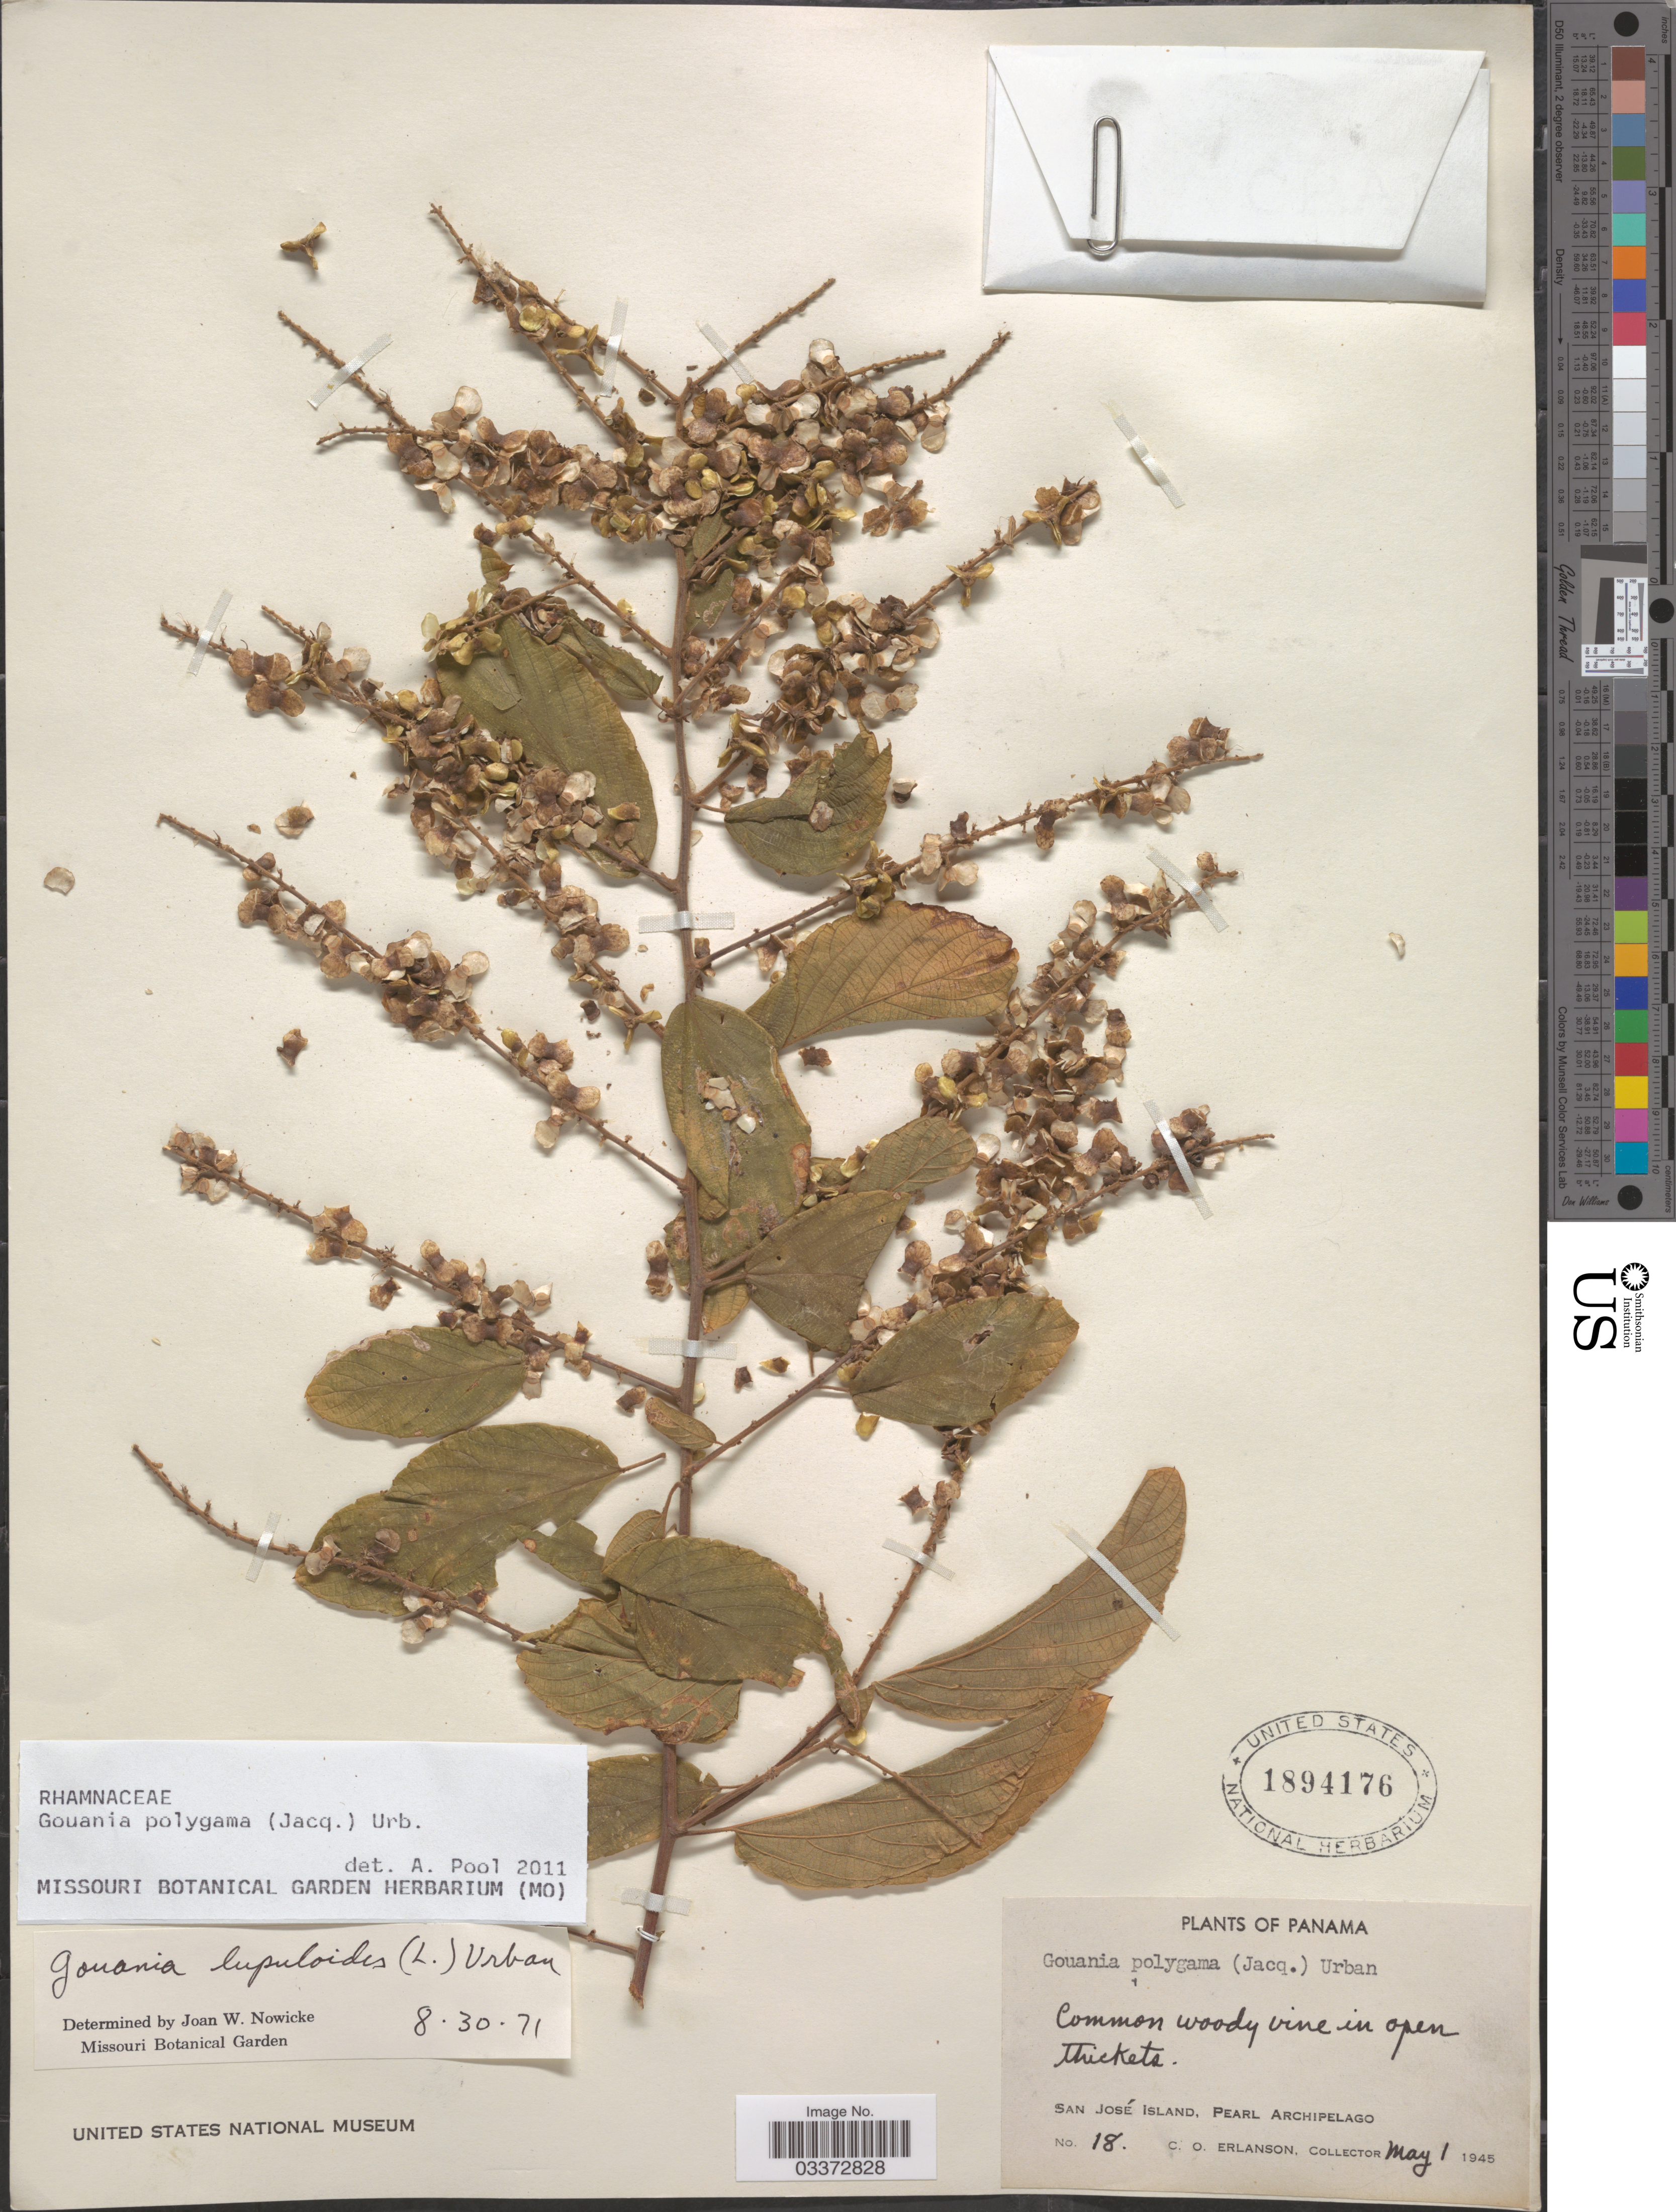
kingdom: Plantae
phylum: Tracheophyta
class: Magnoliopsida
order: Rosales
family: Rhamnaceae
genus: Gouania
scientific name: Gouania polygama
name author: (Jacq.) Urb.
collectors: C. O. Erlanson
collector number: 18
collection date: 1945-05-01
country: Panama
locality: San José Island, Pearl Archipelago.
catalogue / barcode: US 1894176